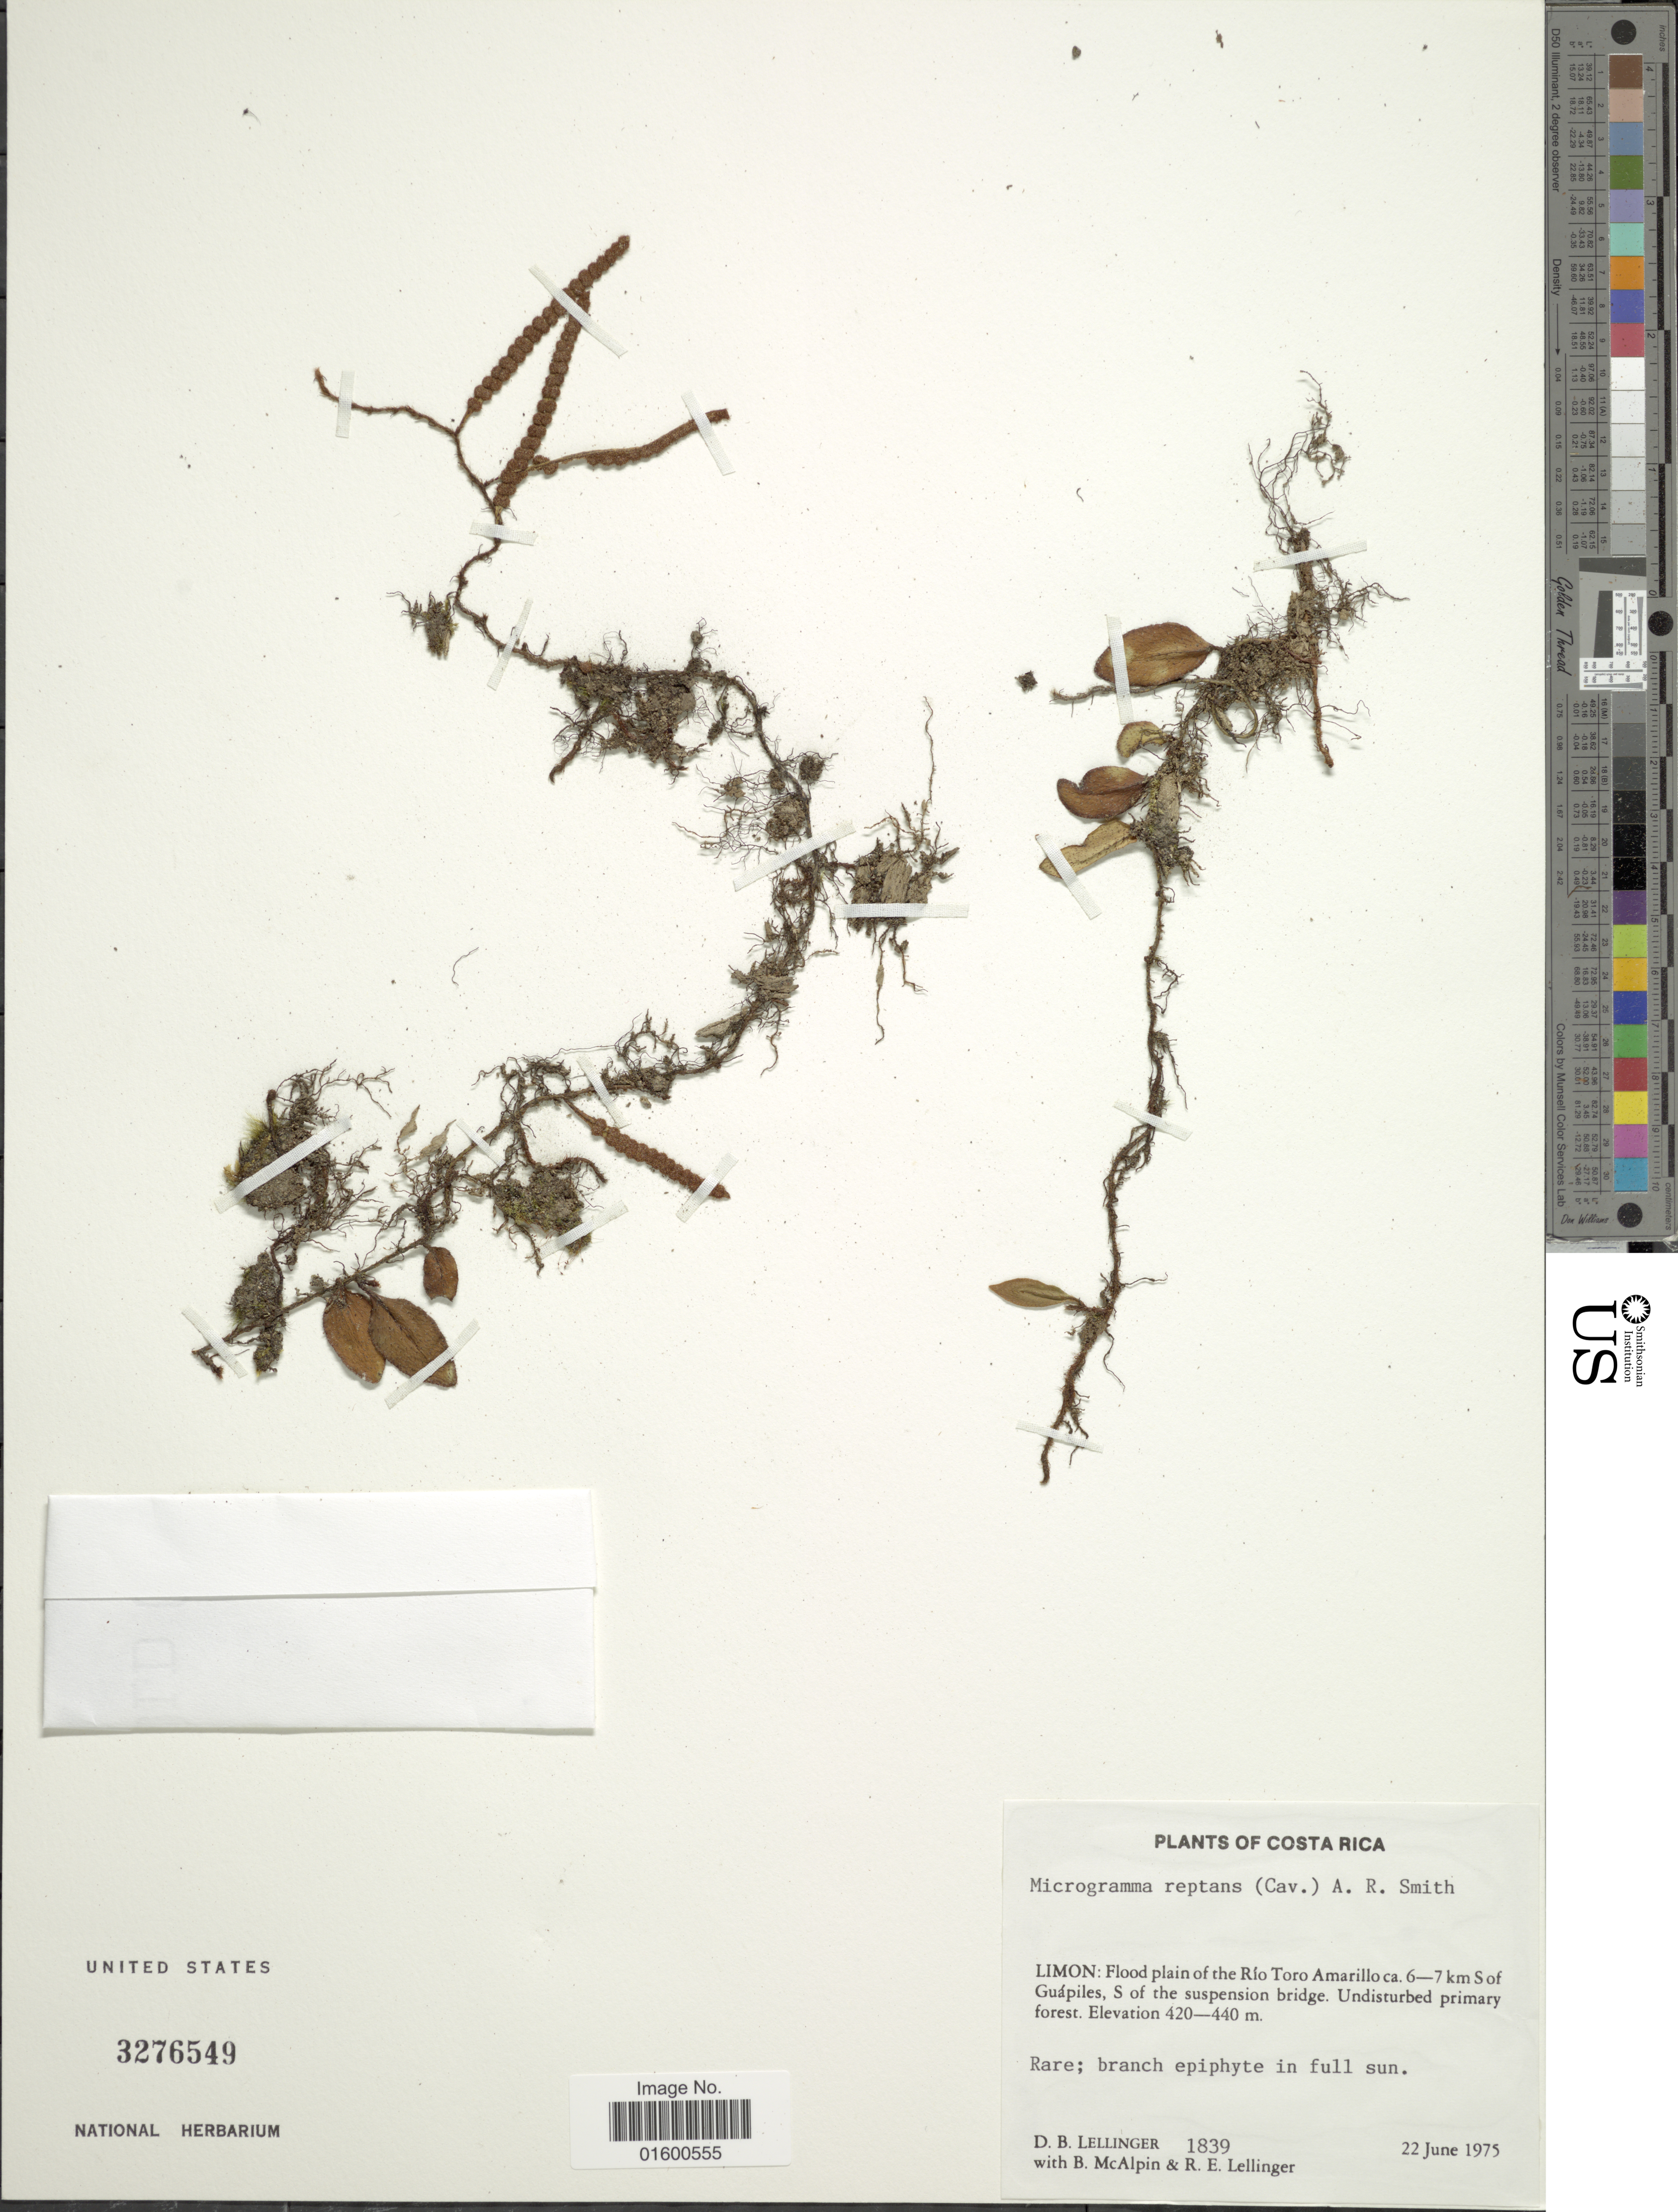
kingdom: Plantae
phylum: Tracheophyta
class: Polypodiopsida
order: Polypodiales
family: Polypodiaceae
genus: Microgramma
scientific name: Microgramma reptans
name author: (Cav.) A.R. Sm.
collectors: D. B. Lellinger, B. McAlpin & R. E. Lellinger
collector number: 1839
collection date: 1975-06-22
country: Costa Rica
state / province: Limón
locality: Limon: Flood plain of the Rio Toro Amarillo ca 6-7km S of Guapiles, S of the suspension bridge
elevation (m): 420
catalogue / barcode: US 3276549